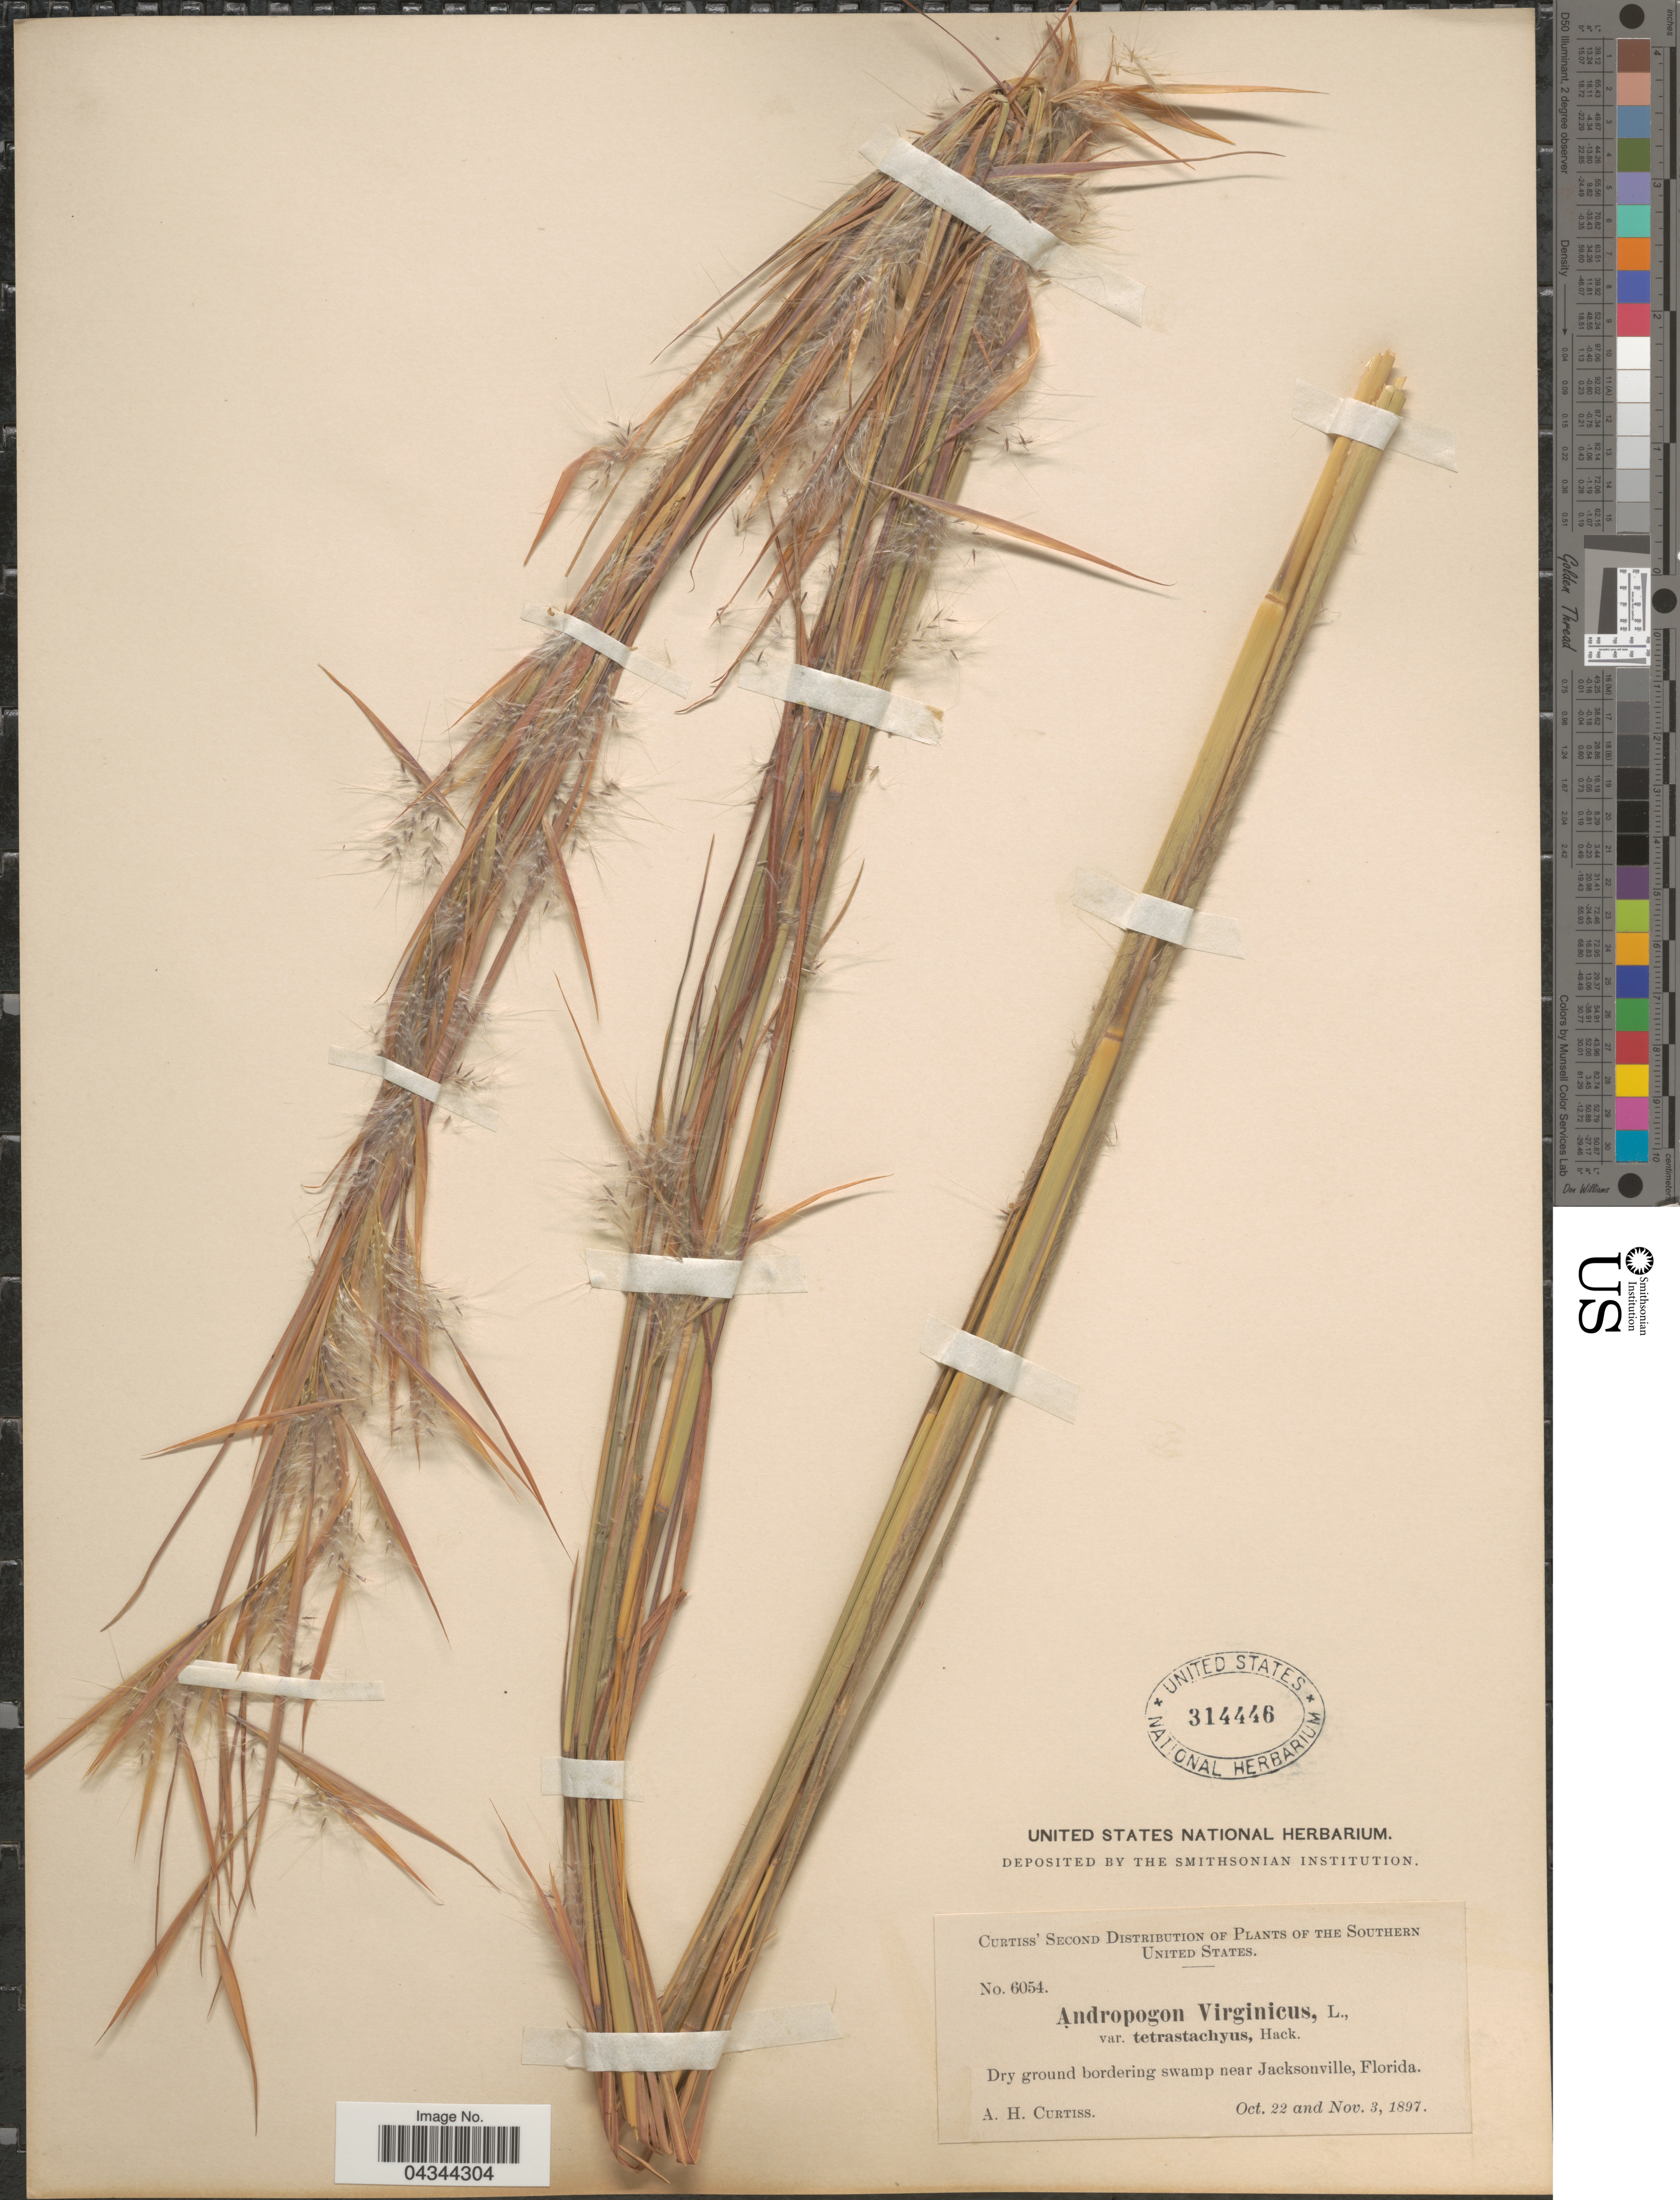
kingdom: Plantae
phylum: Tracheophyta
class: Liliopsida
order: Poales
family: Poaceae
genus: Andropogon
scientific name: Andropogon virginicus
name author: L.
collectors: A. H. Curtiss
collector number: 6054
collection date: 1897-10-22/1897-11-03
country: United States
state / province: Florida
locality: The Southern United States. Dry ground bordering swamp near Jacksonville.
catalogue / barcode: US 314446